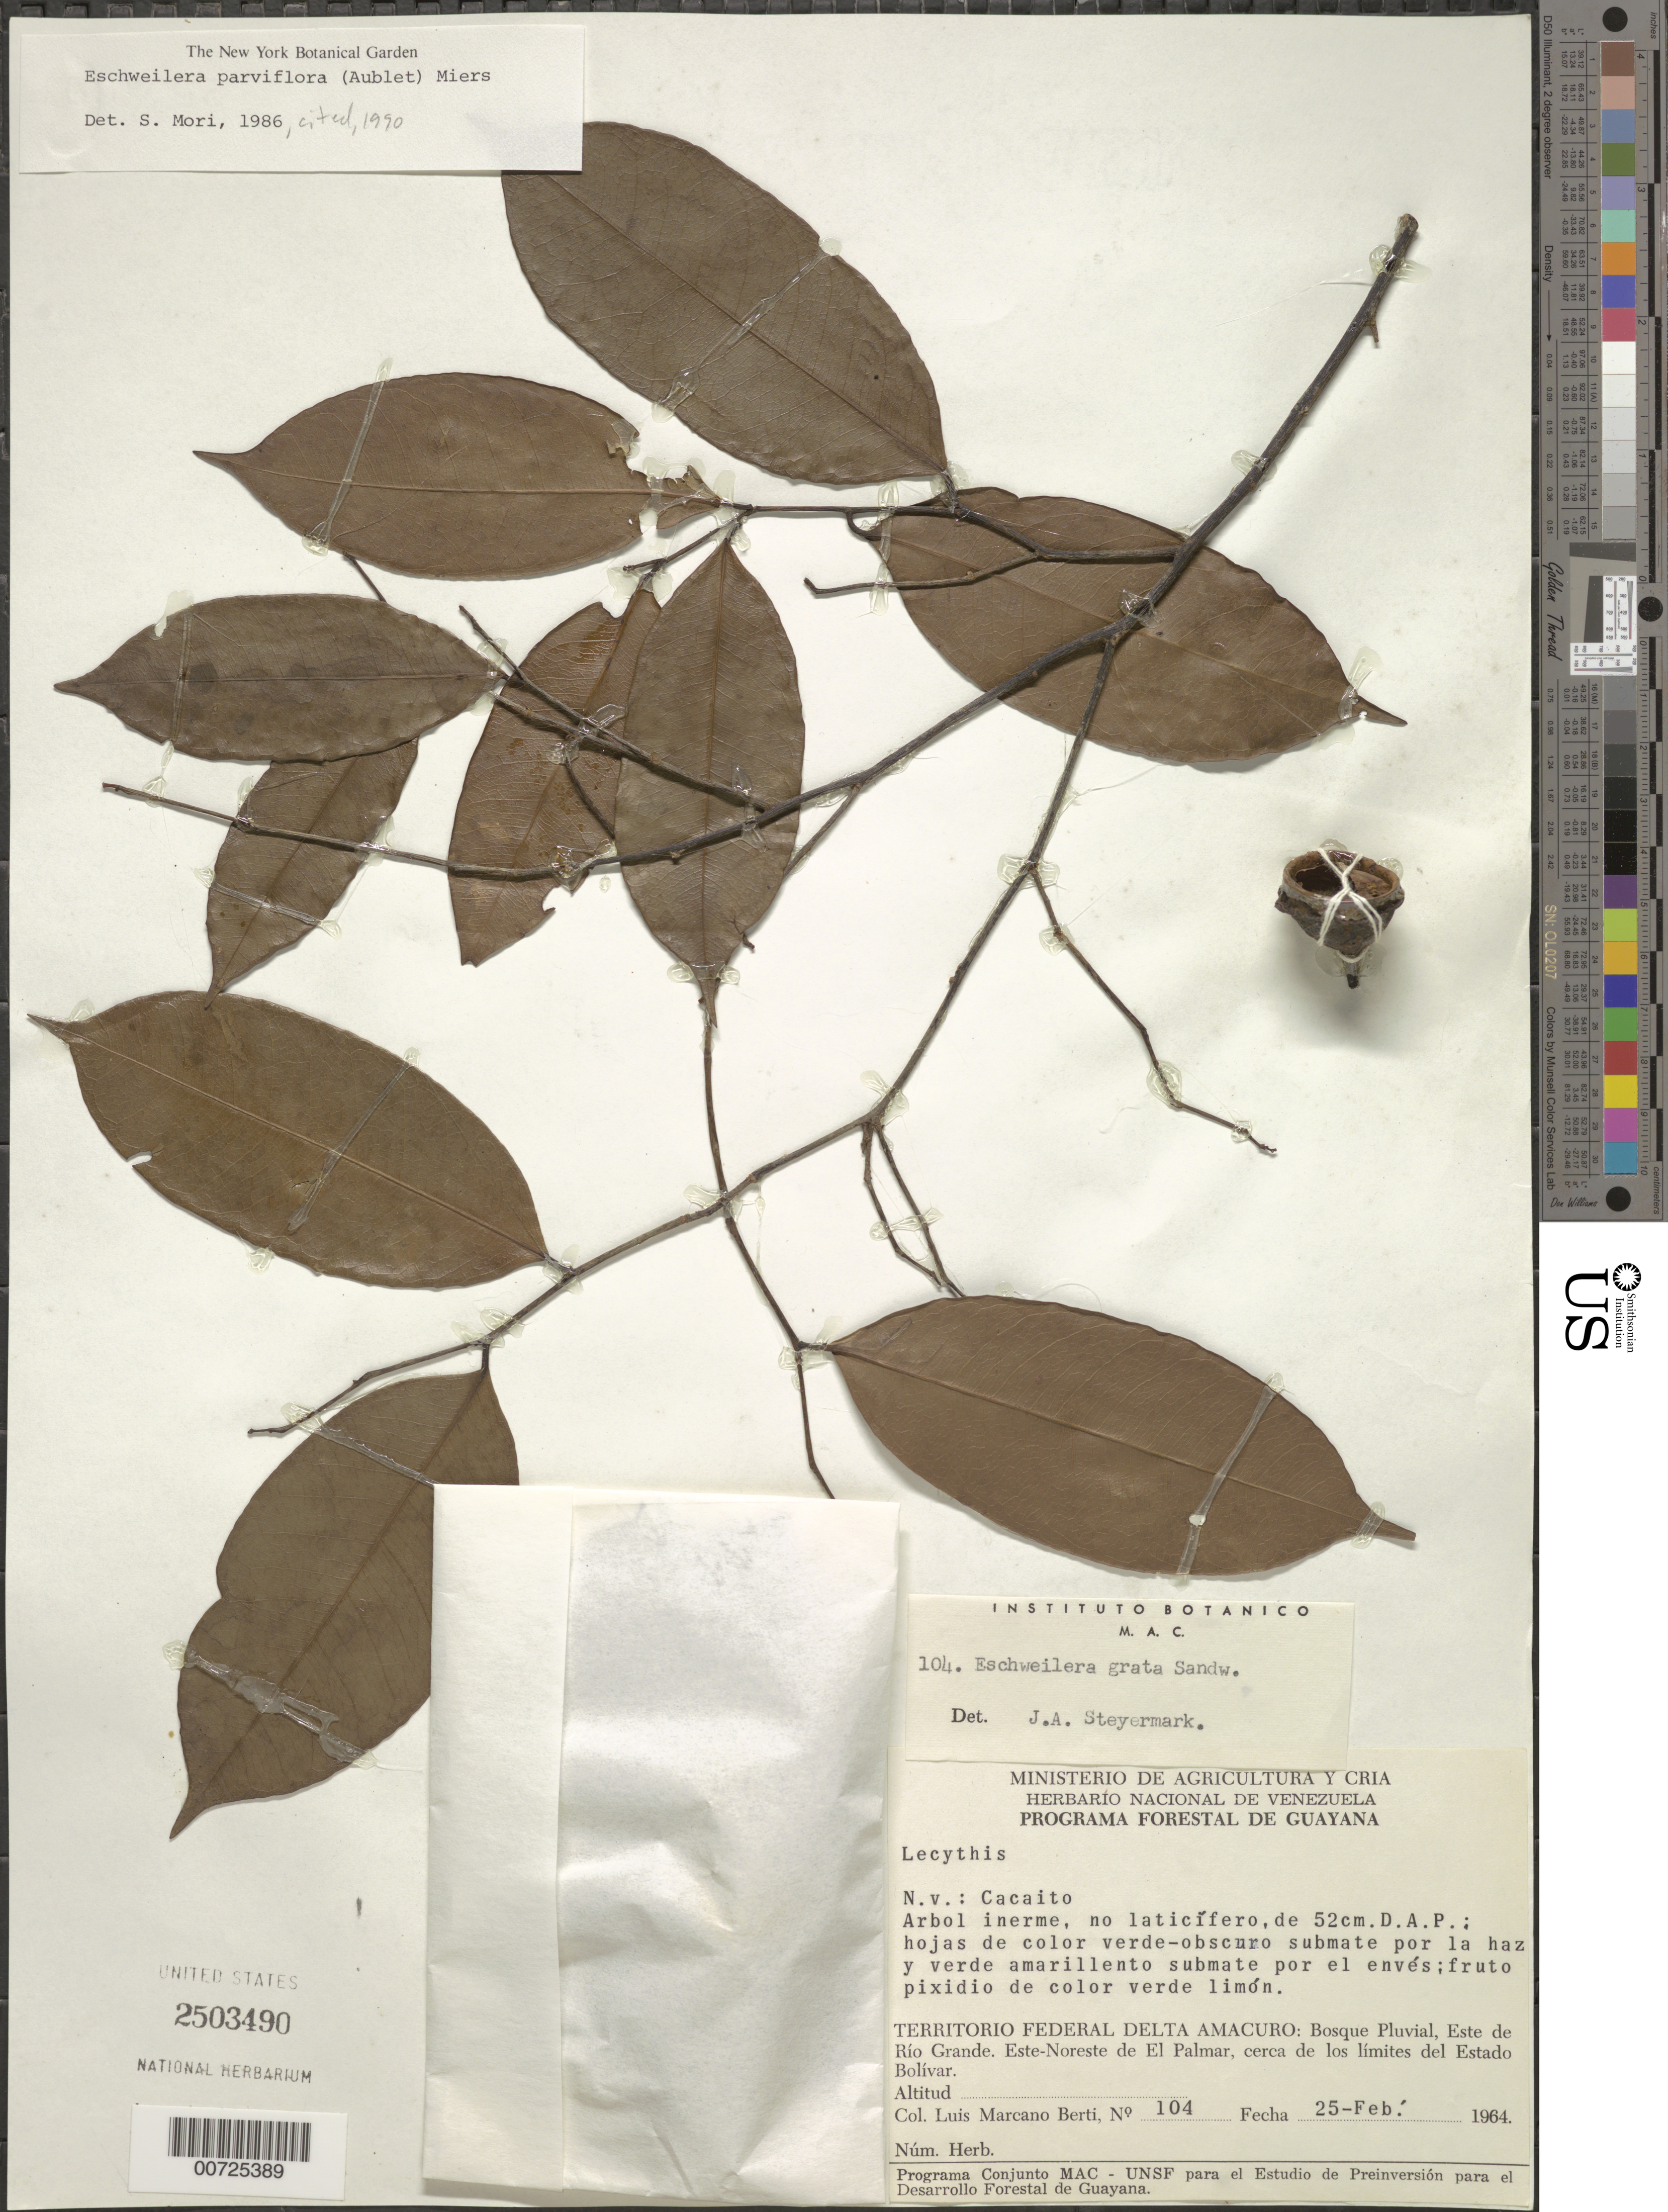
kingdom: Plantae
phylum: Tracheophyta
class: Magnoliopsida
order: Ericales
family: Lecythidaceae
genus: Eschweilera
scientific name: Eschweilera parviflora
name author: (Aubl.) Miers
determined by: Mori, Scott A.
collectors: L. Marcano-Berti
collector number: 104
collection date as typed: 25-Feb-64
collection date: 1964-02-25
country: Venezuela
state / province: Delta Amacuro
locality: Este de Río Grande, ENE de El Palmar, cerca de los limites del Estado Bolívar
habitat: Bosque pluvial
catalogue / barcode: US 2503490